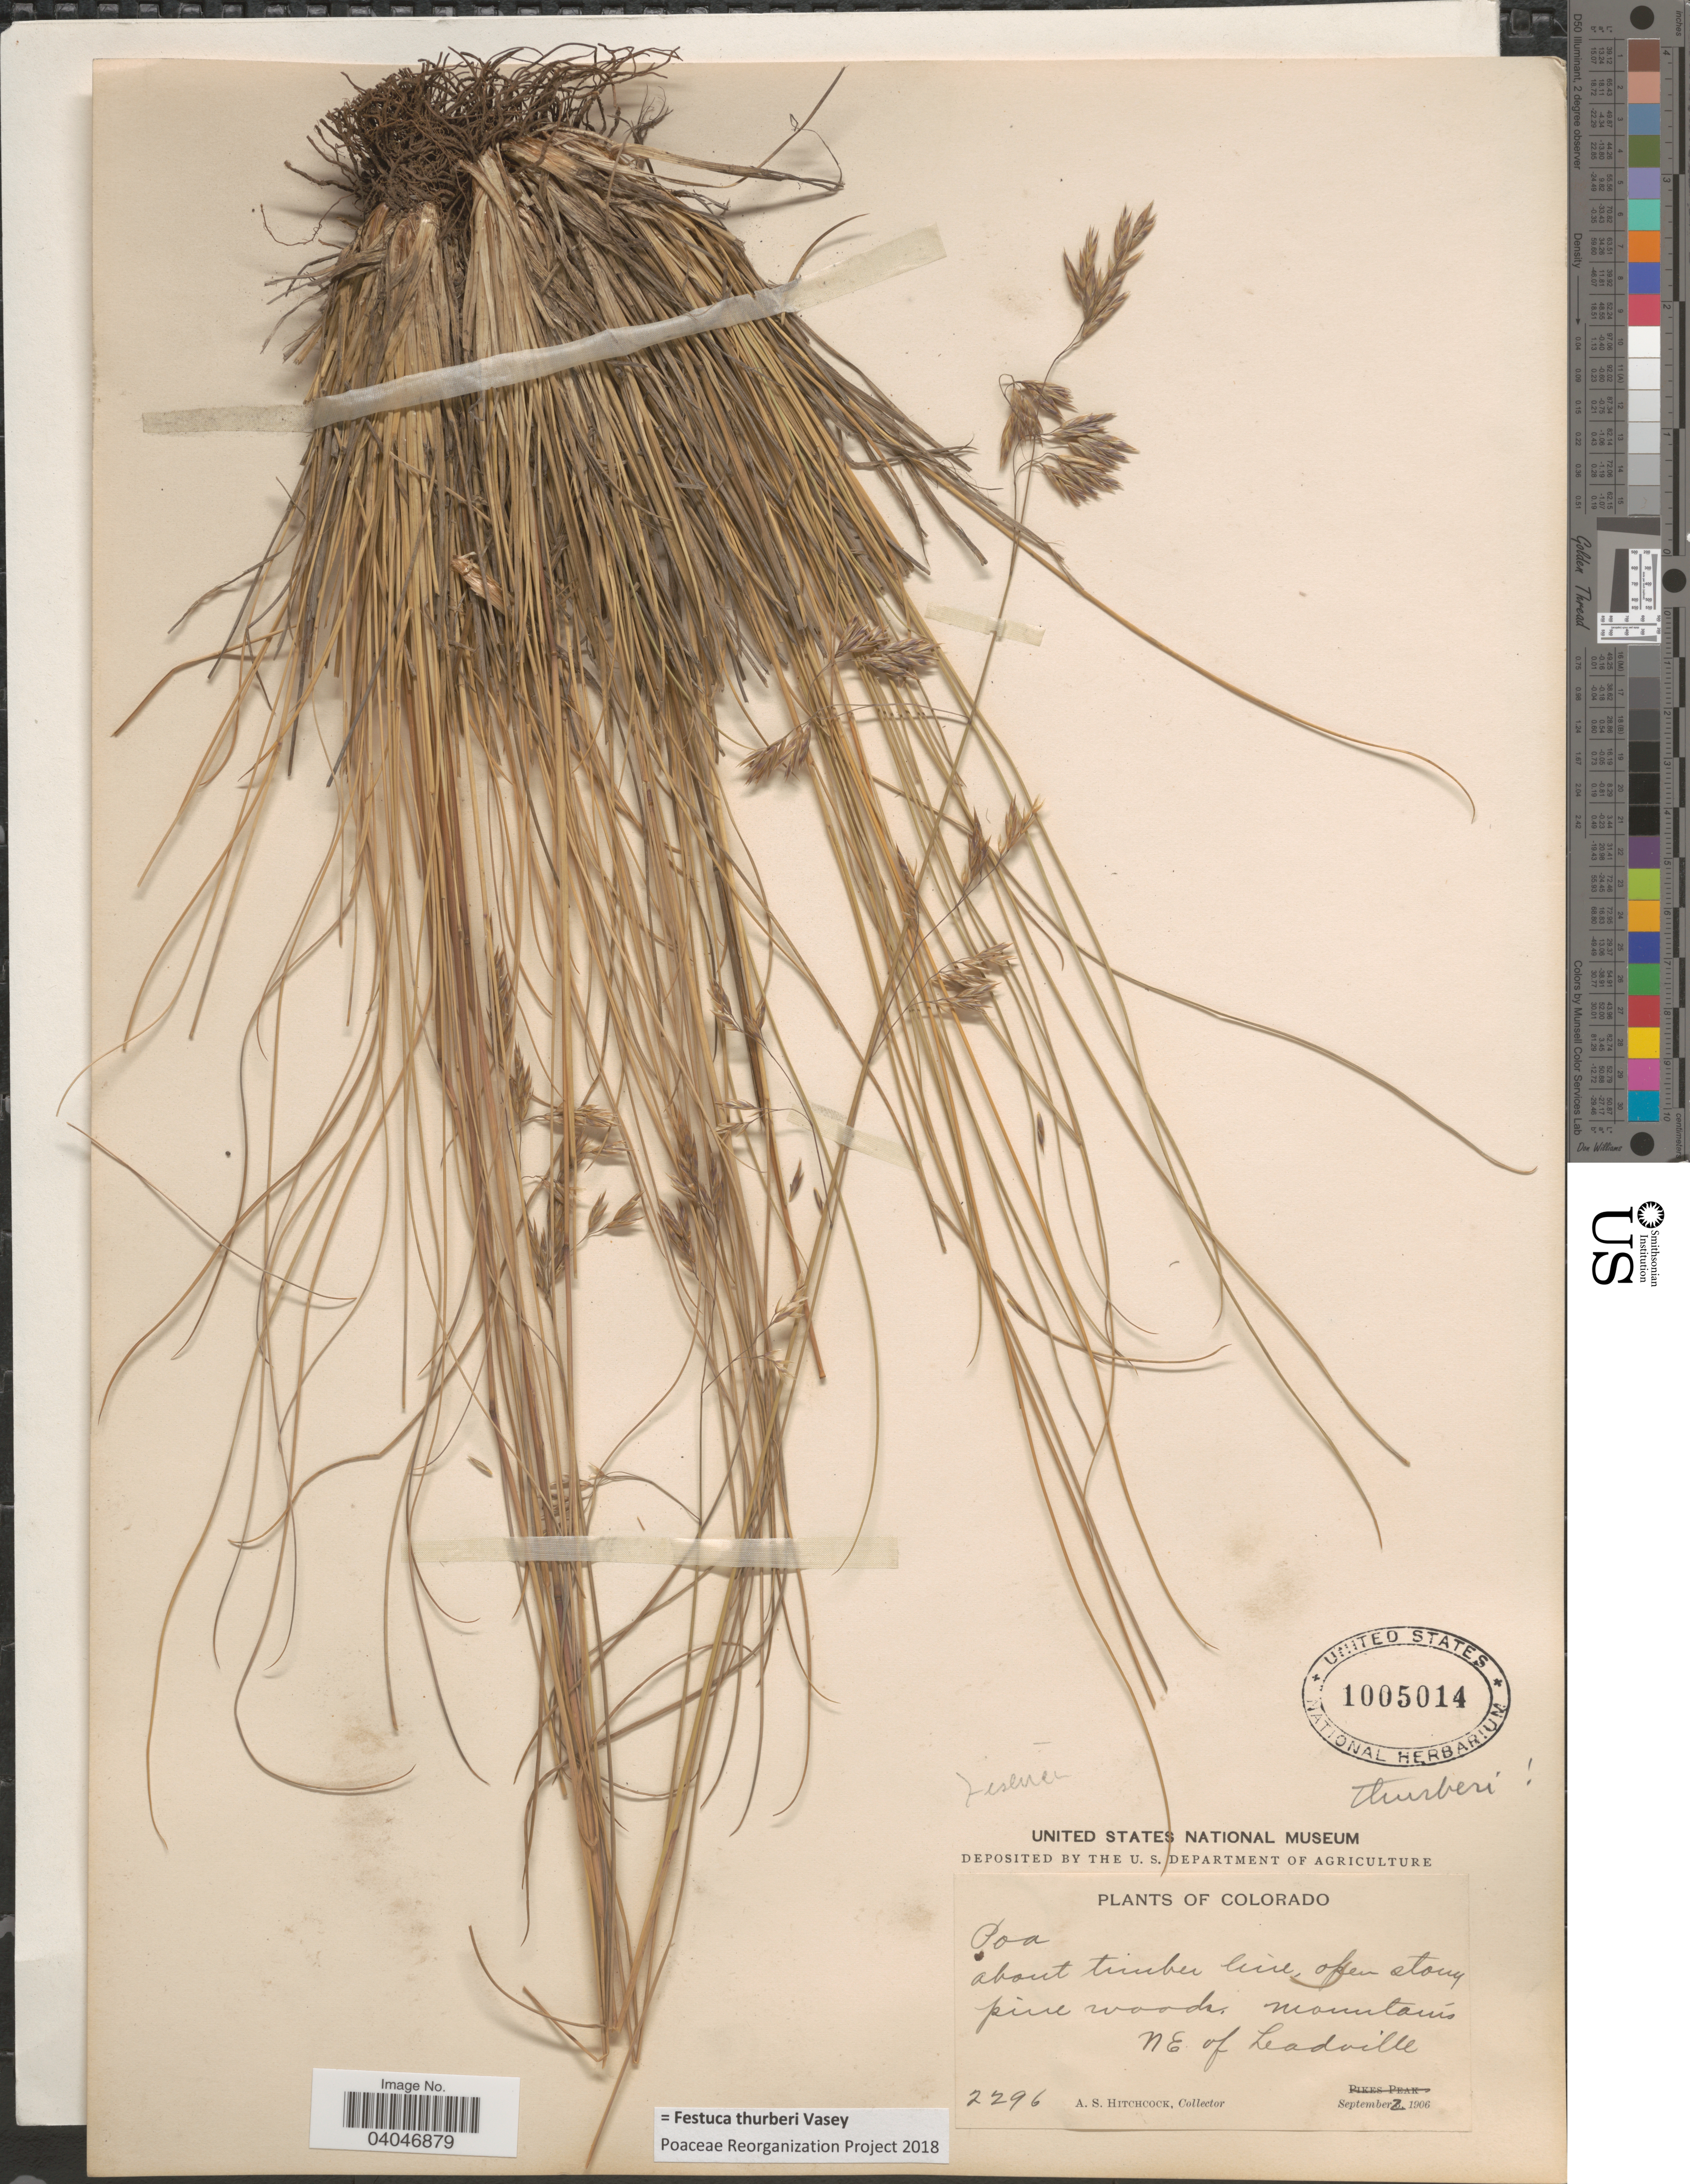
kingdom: Plantae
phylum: Tracheophyta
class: Liliopsida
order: Poales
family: Poaceae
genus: Festuca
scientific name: Festuca thurberi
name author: Vasey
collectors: A. S. Hitchcock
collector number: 2296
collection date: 1906-09-02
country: United States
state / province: Colorado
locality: Mountains NE. of Leadville.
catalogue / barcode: US 1005014